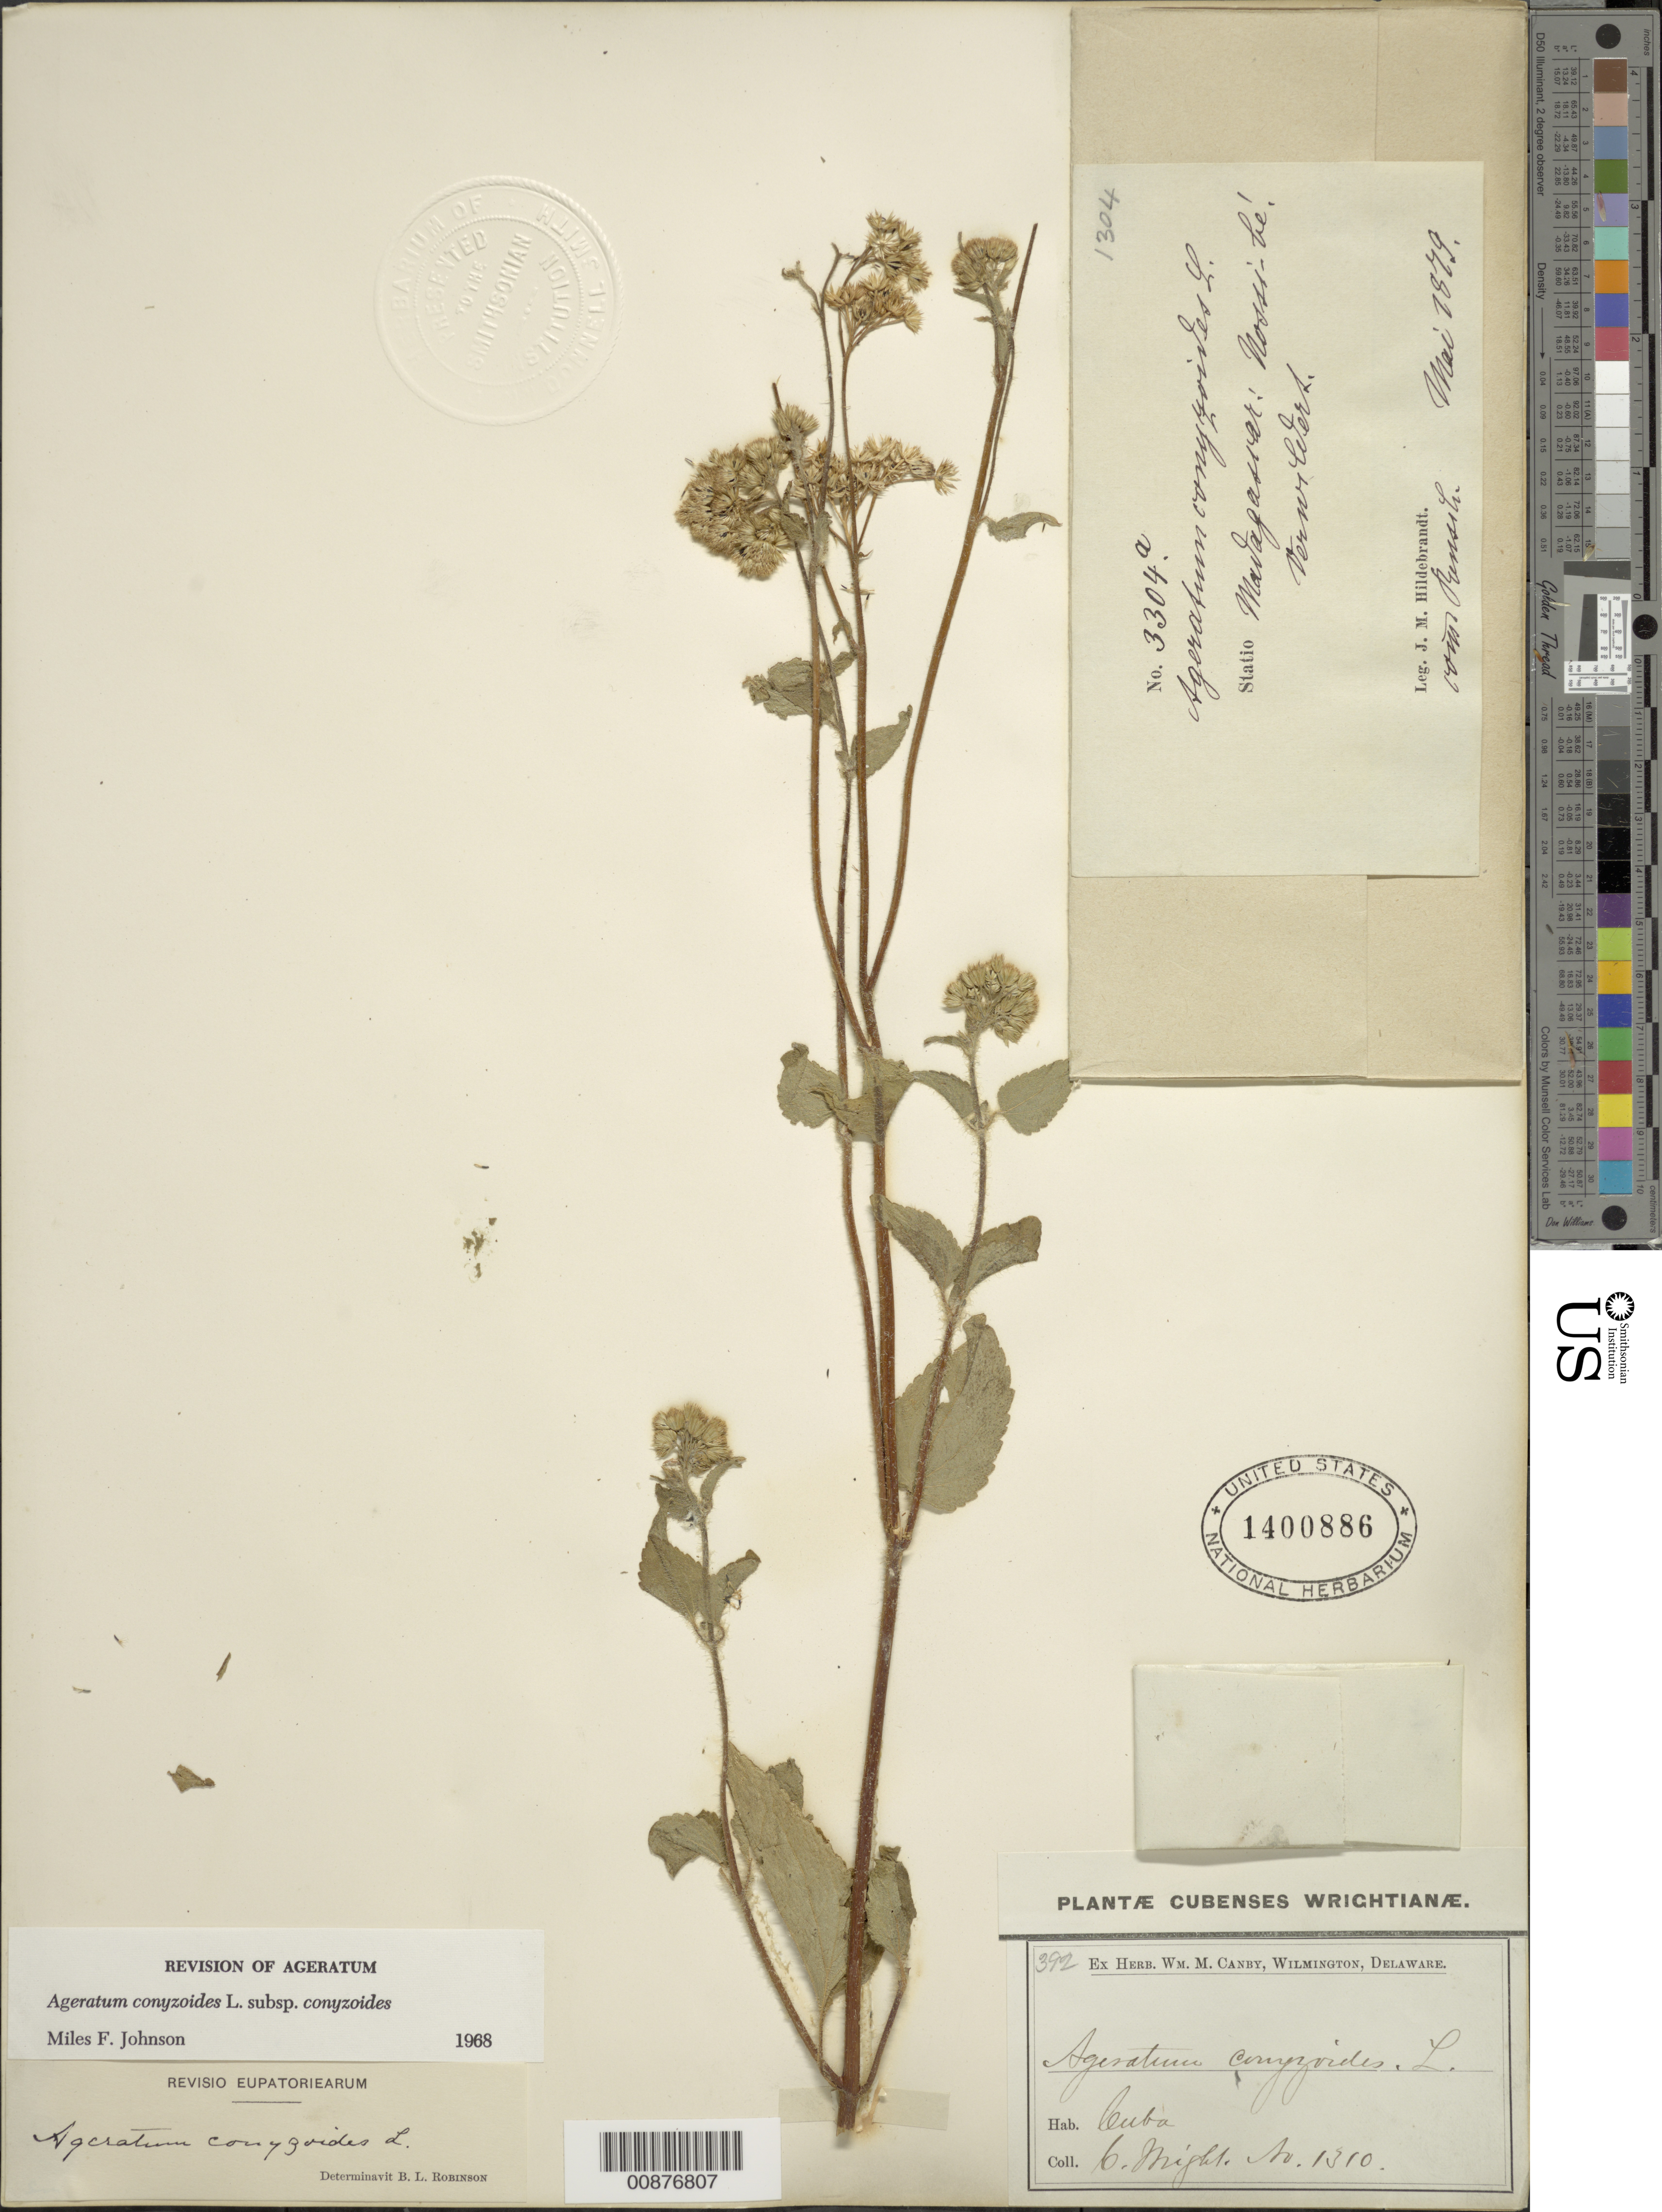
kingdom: Plantae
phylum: Tracheophyta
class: Magnoliopsida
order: Asterales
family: Asteraceae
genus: Ageratum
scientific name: Ageratum conyzoides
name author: L.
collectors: C. Wright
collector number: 1310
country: Cuba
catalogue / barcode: US 1400886